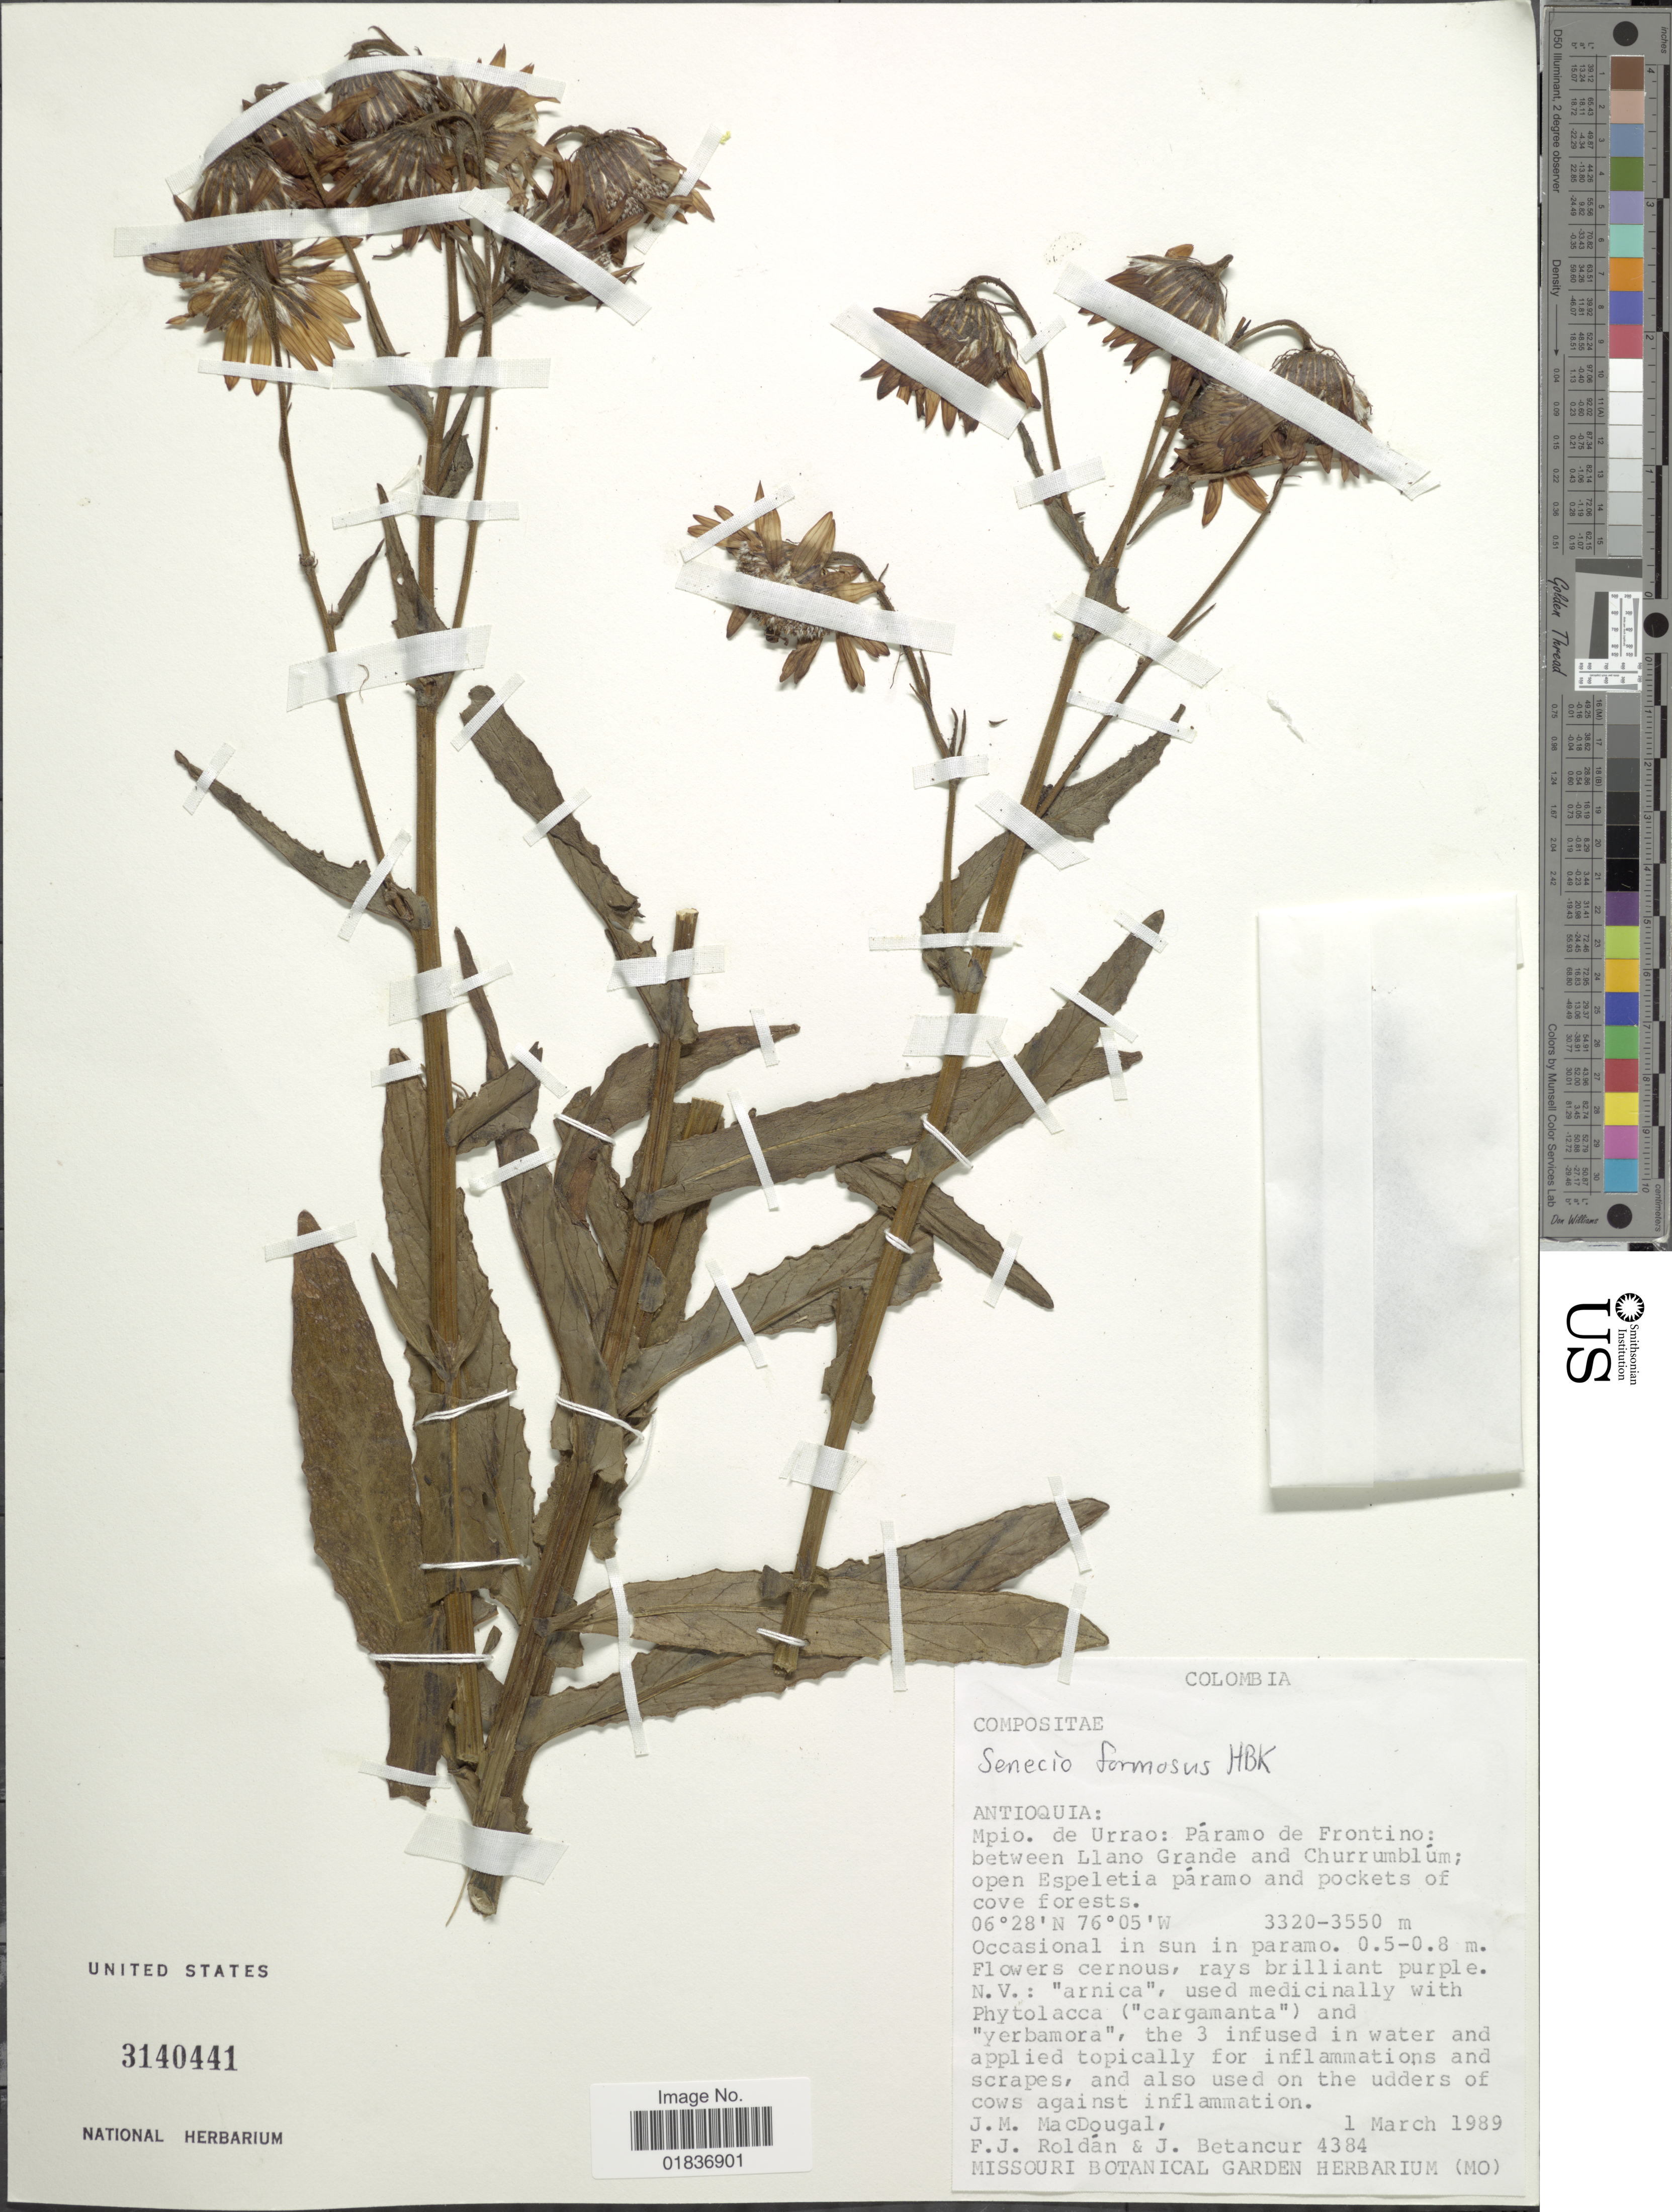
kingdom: Plantae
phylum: Tracheophyta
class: Magnoliopsida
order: Asterales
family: Asteraceae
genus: Senecio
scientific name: Senecio wedglacialis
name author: Cuatrec.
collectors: J. M. MacDougal, F. J. Roldán & J. Betancur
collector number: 4384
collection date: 1989-03-01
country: Colombia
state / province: Antioquia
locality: Antioquia. Mpio. de Urrao: Paramo de Frontino: between Llano Grande and Churrumblum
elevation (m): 3320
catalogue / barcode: US 3140441